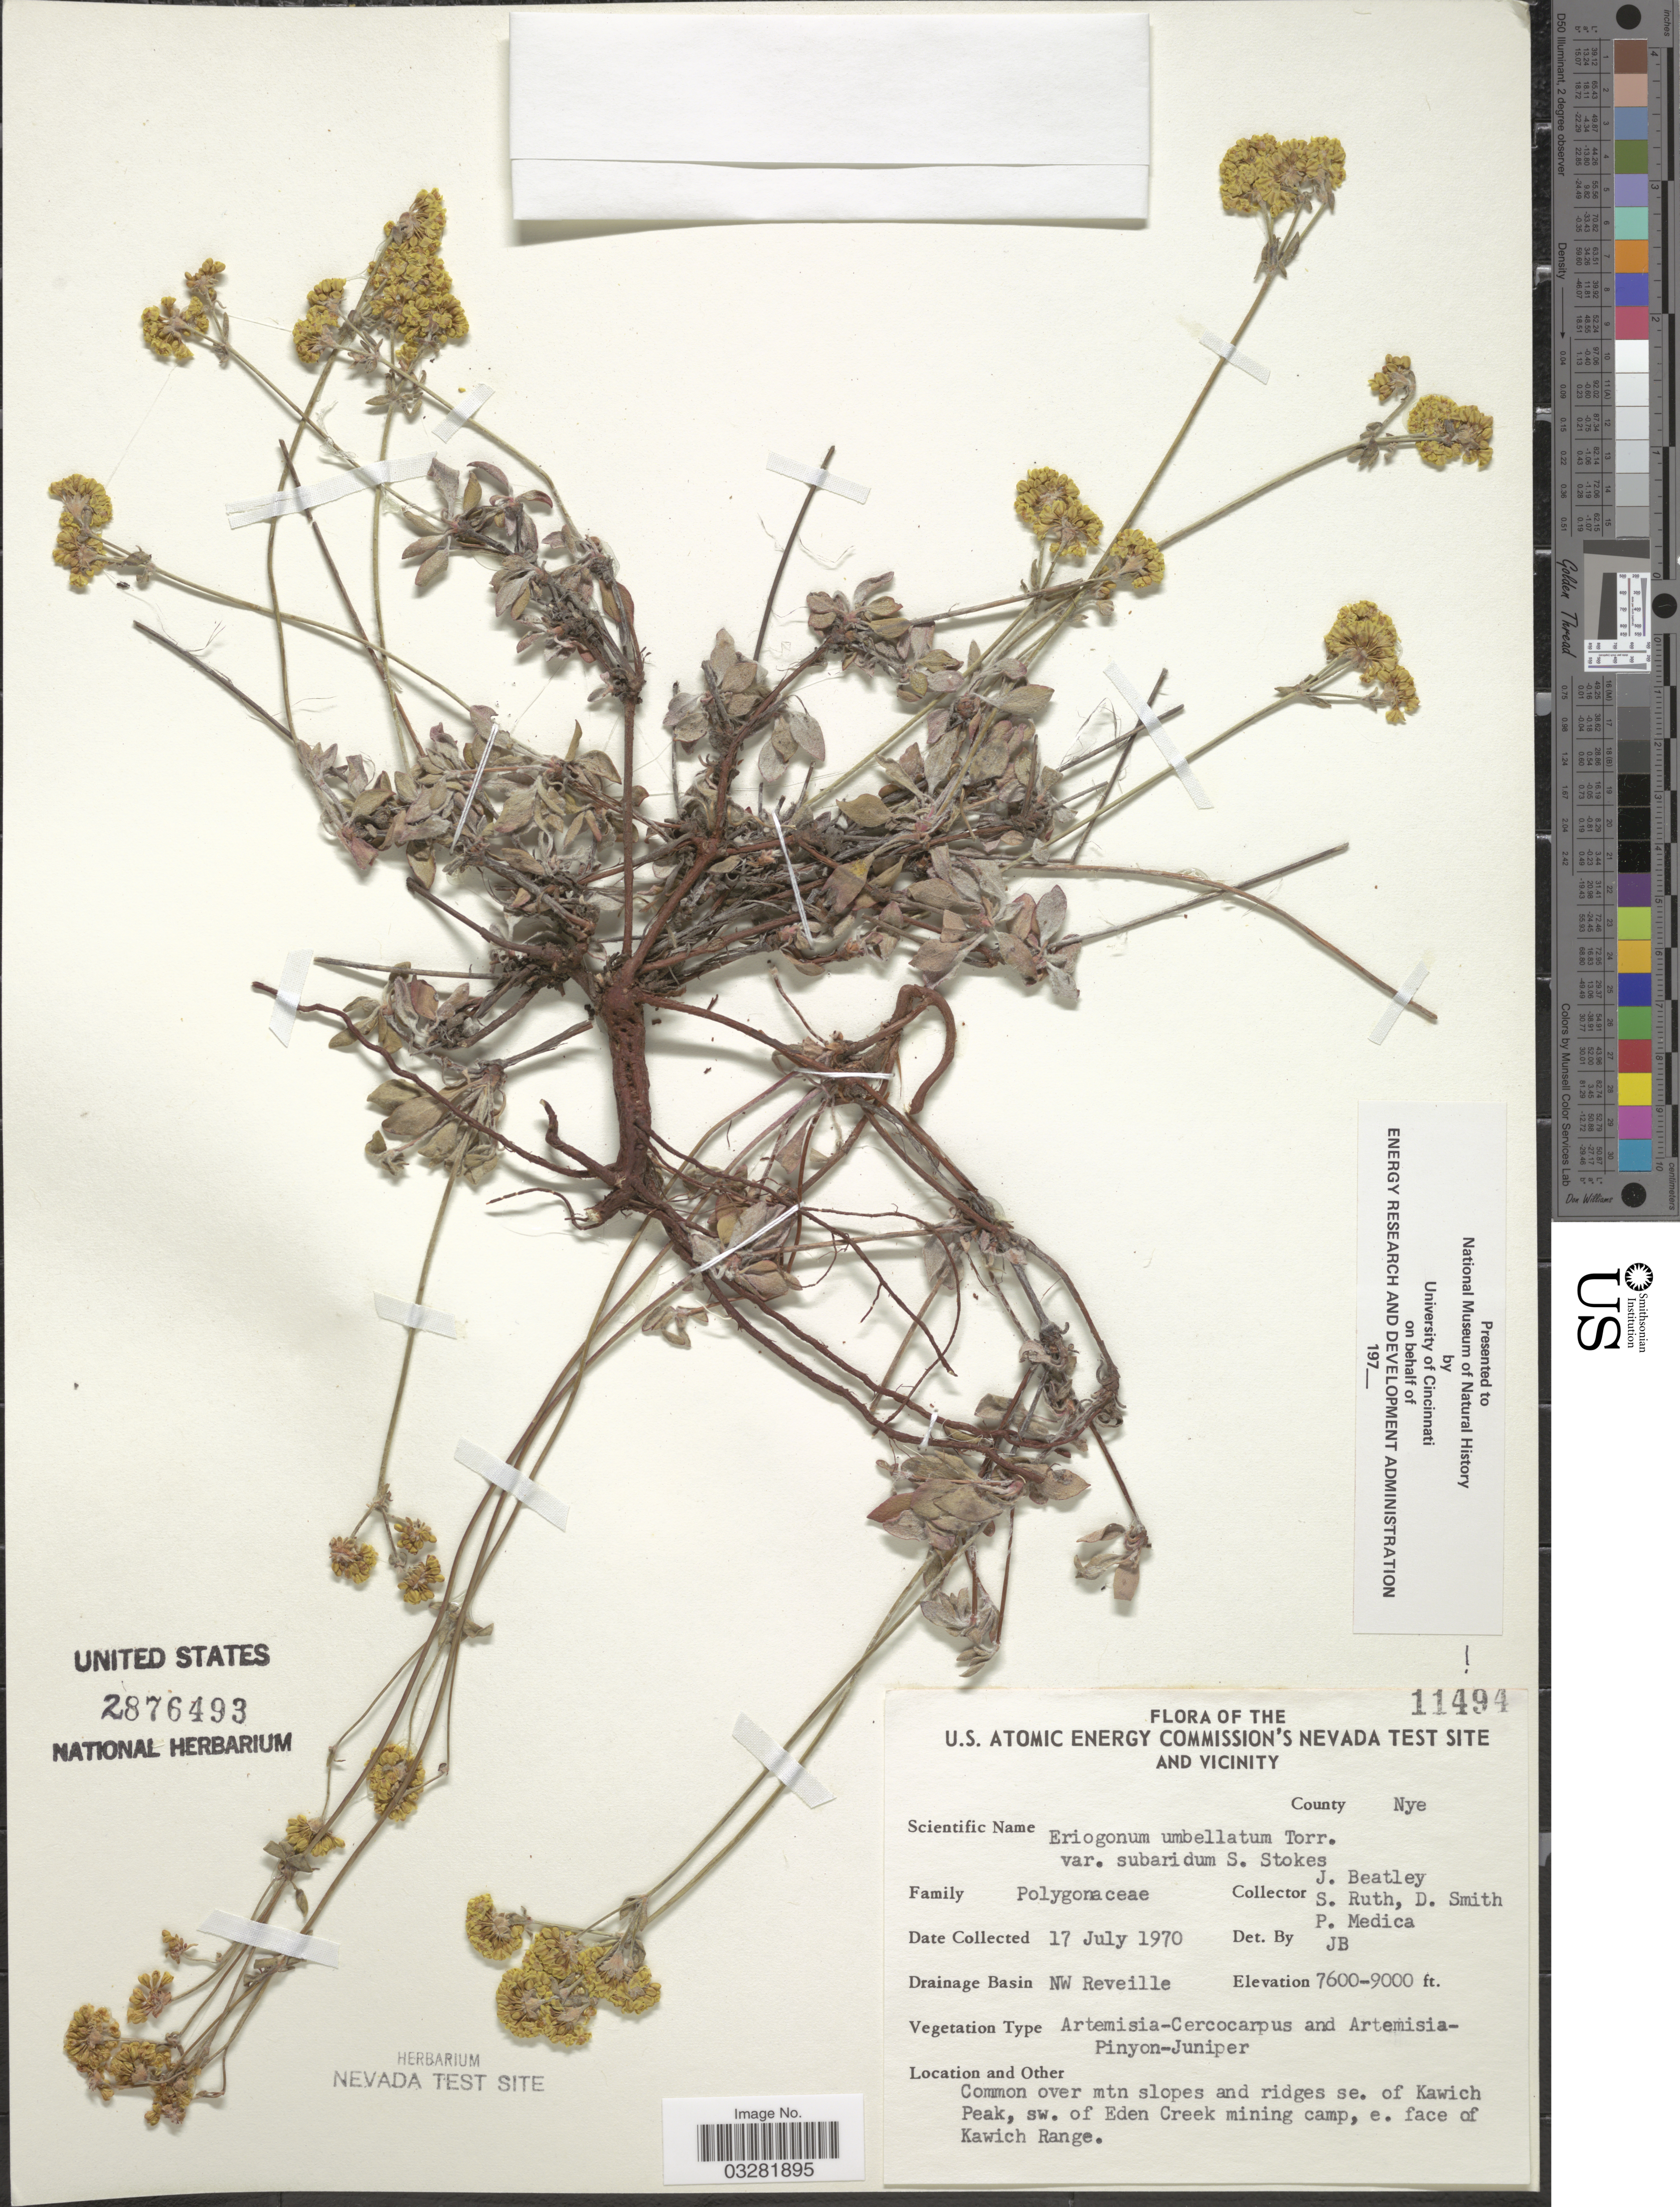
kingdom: Plantae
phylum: Tracheophyta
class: Magnoliopsida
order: Caryophyllales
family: Polygonaceae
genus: Eriogonum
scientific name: Eriogonum umbellatum var. subaridum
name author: S. Stokes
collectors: J. C. Beatley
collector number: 11494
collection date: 1970-07-17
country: United States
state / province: Nevada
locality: The U.S. Atomic Energy Commission's Nevada Test Site and Vicinity. County Nye. Drainage Basin NW Reveille. Common over mtn slopes and ridges se. of Kawich Peak, sqw. of Eden Creek mining camp, e. face of Kawich Range.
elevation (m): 2316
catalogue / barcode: US 2876493